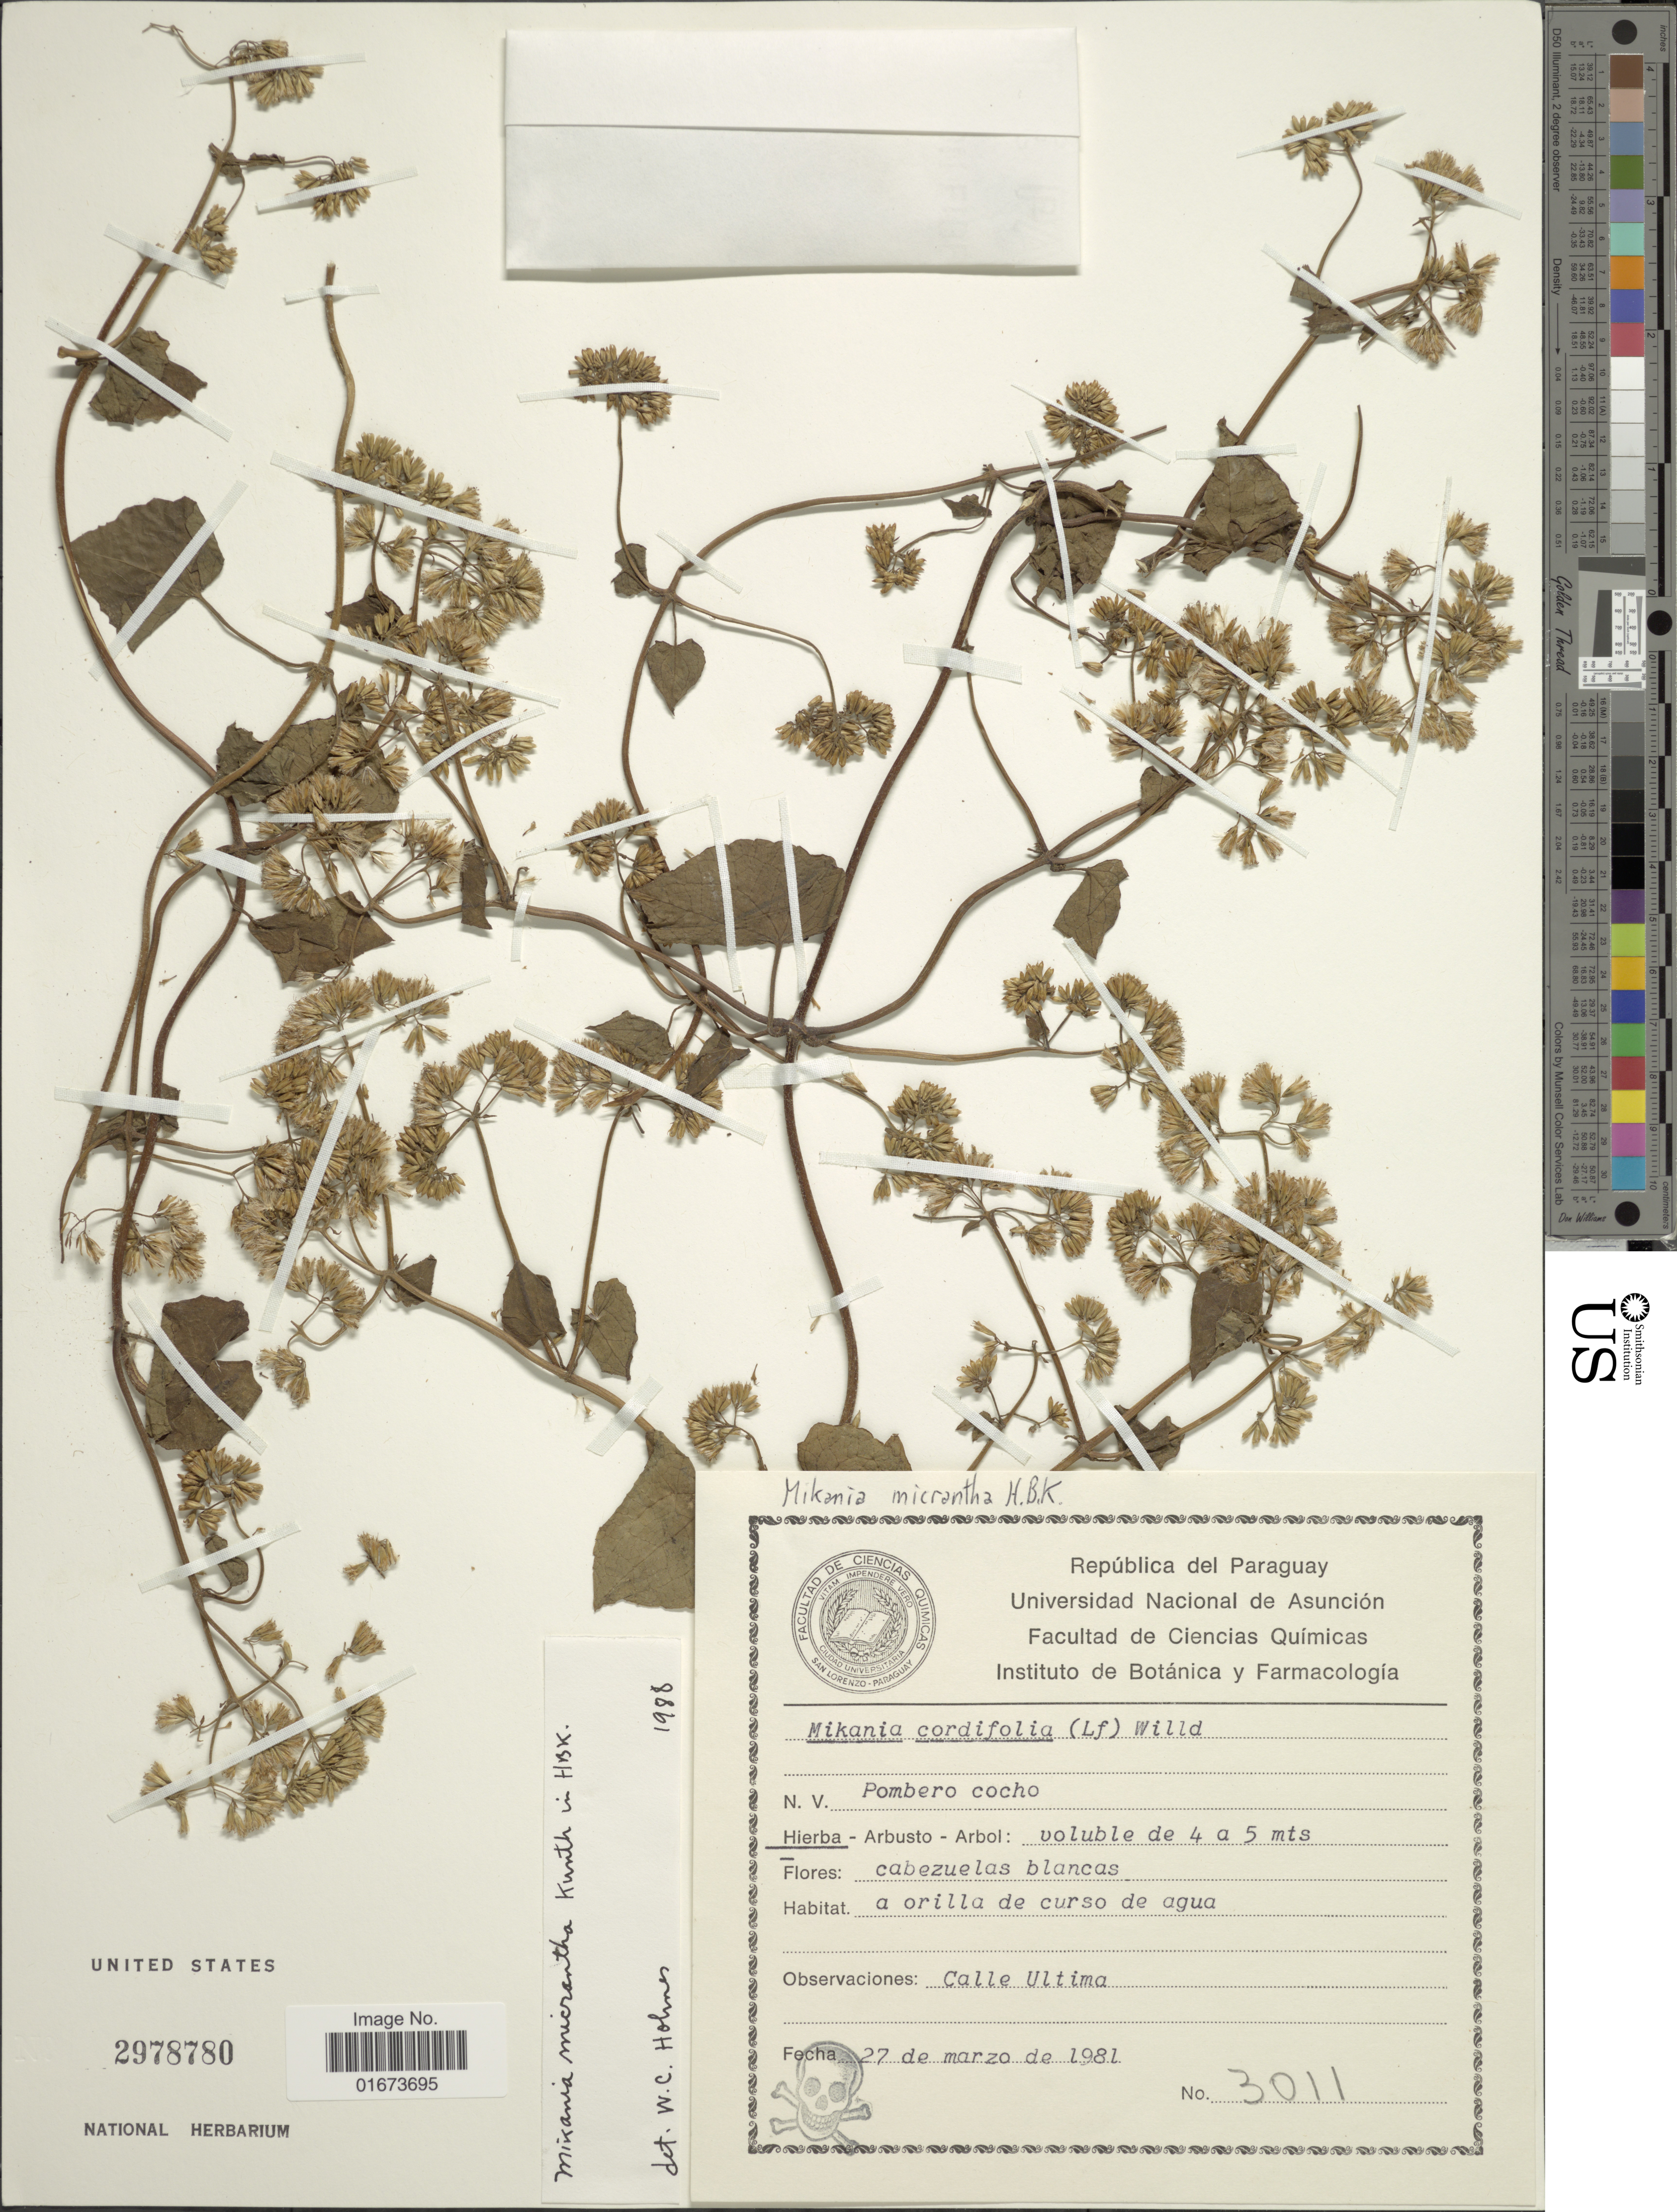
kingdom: Plantae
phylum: Tracheophyta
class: Magnoliopsida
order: Asterales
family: Asteraceae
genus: Mikania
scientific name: Mikania micrantha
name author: Kunth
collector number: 3011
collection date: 1981-03-27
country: Paraguay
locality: Calle Ultima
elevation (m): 4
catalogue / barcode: US 2978780